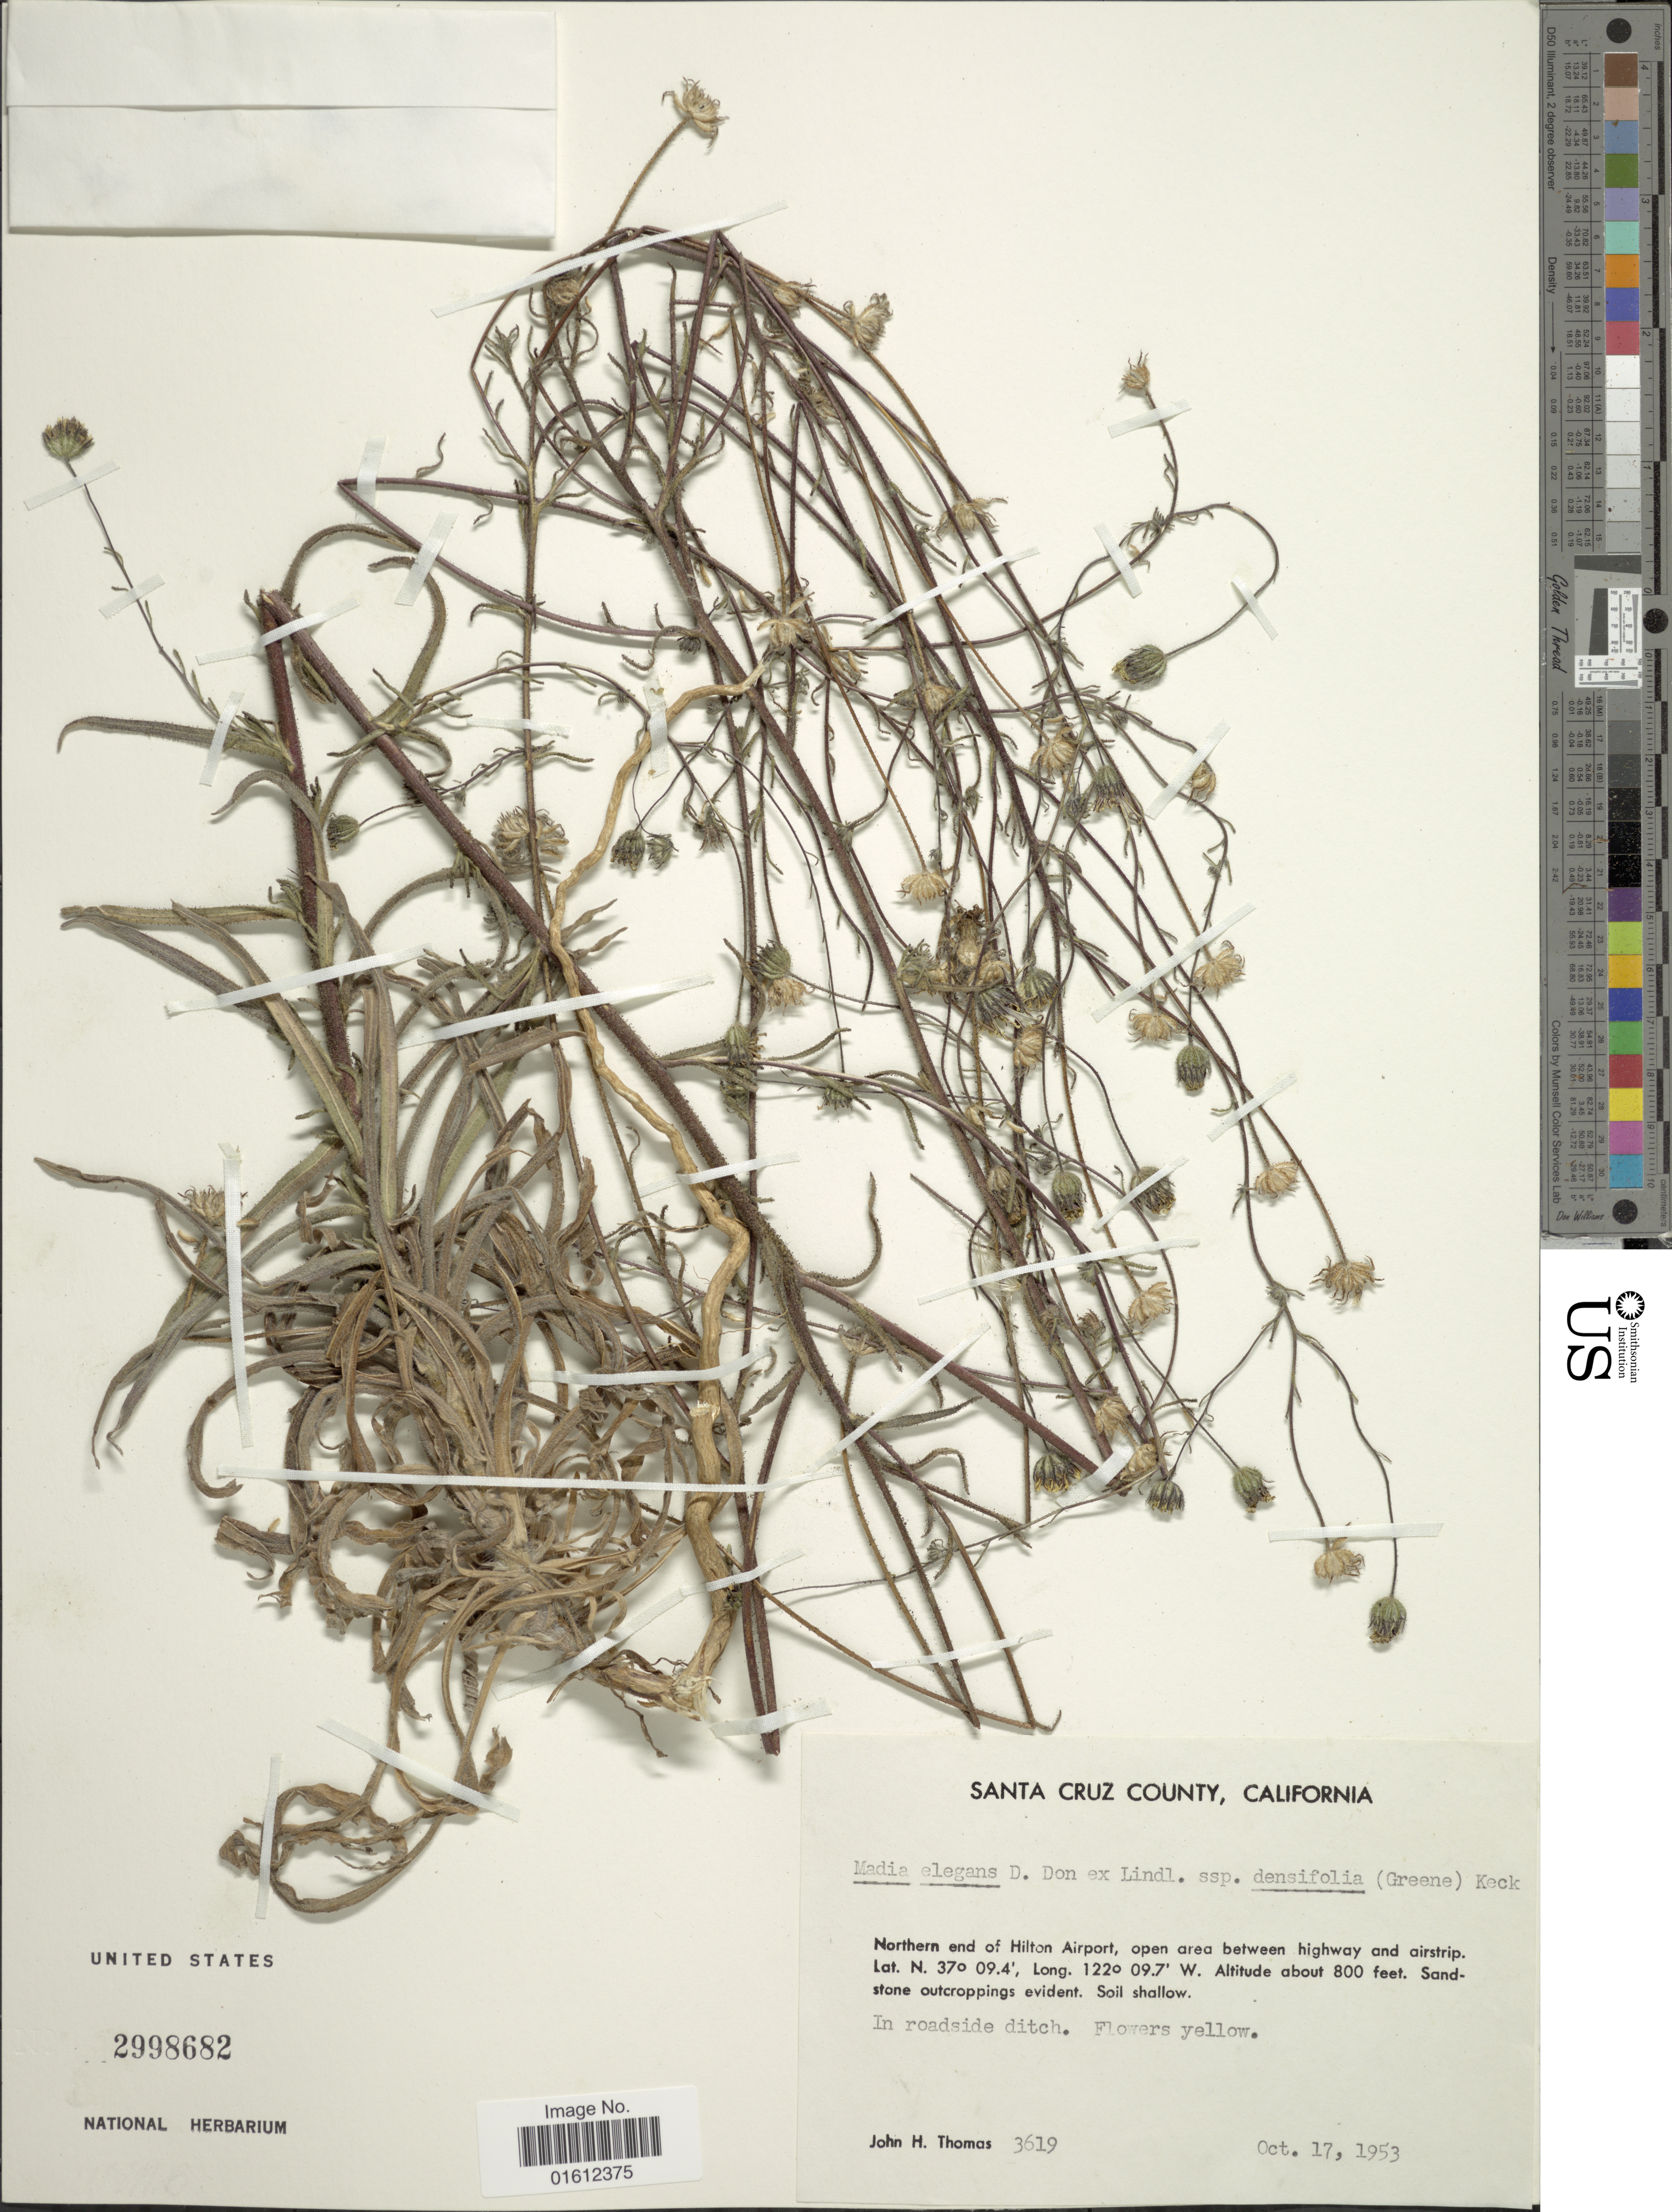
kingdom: Plantae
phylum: Tracheophyta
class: Magnoliopsida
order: Asterales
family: Asteraceae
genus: Madia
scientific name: Madia elegans subsp. densifolia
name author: (Greene) D.D. Keck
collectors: J. H. Thomas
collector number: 3619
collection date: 1953-10-17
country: United States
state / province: California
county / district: Santa Cruz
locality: Santa Cruz County. Northern end of Hilton Airport, open area between highway and airstrip.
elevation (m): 244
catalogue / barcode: US 2998682